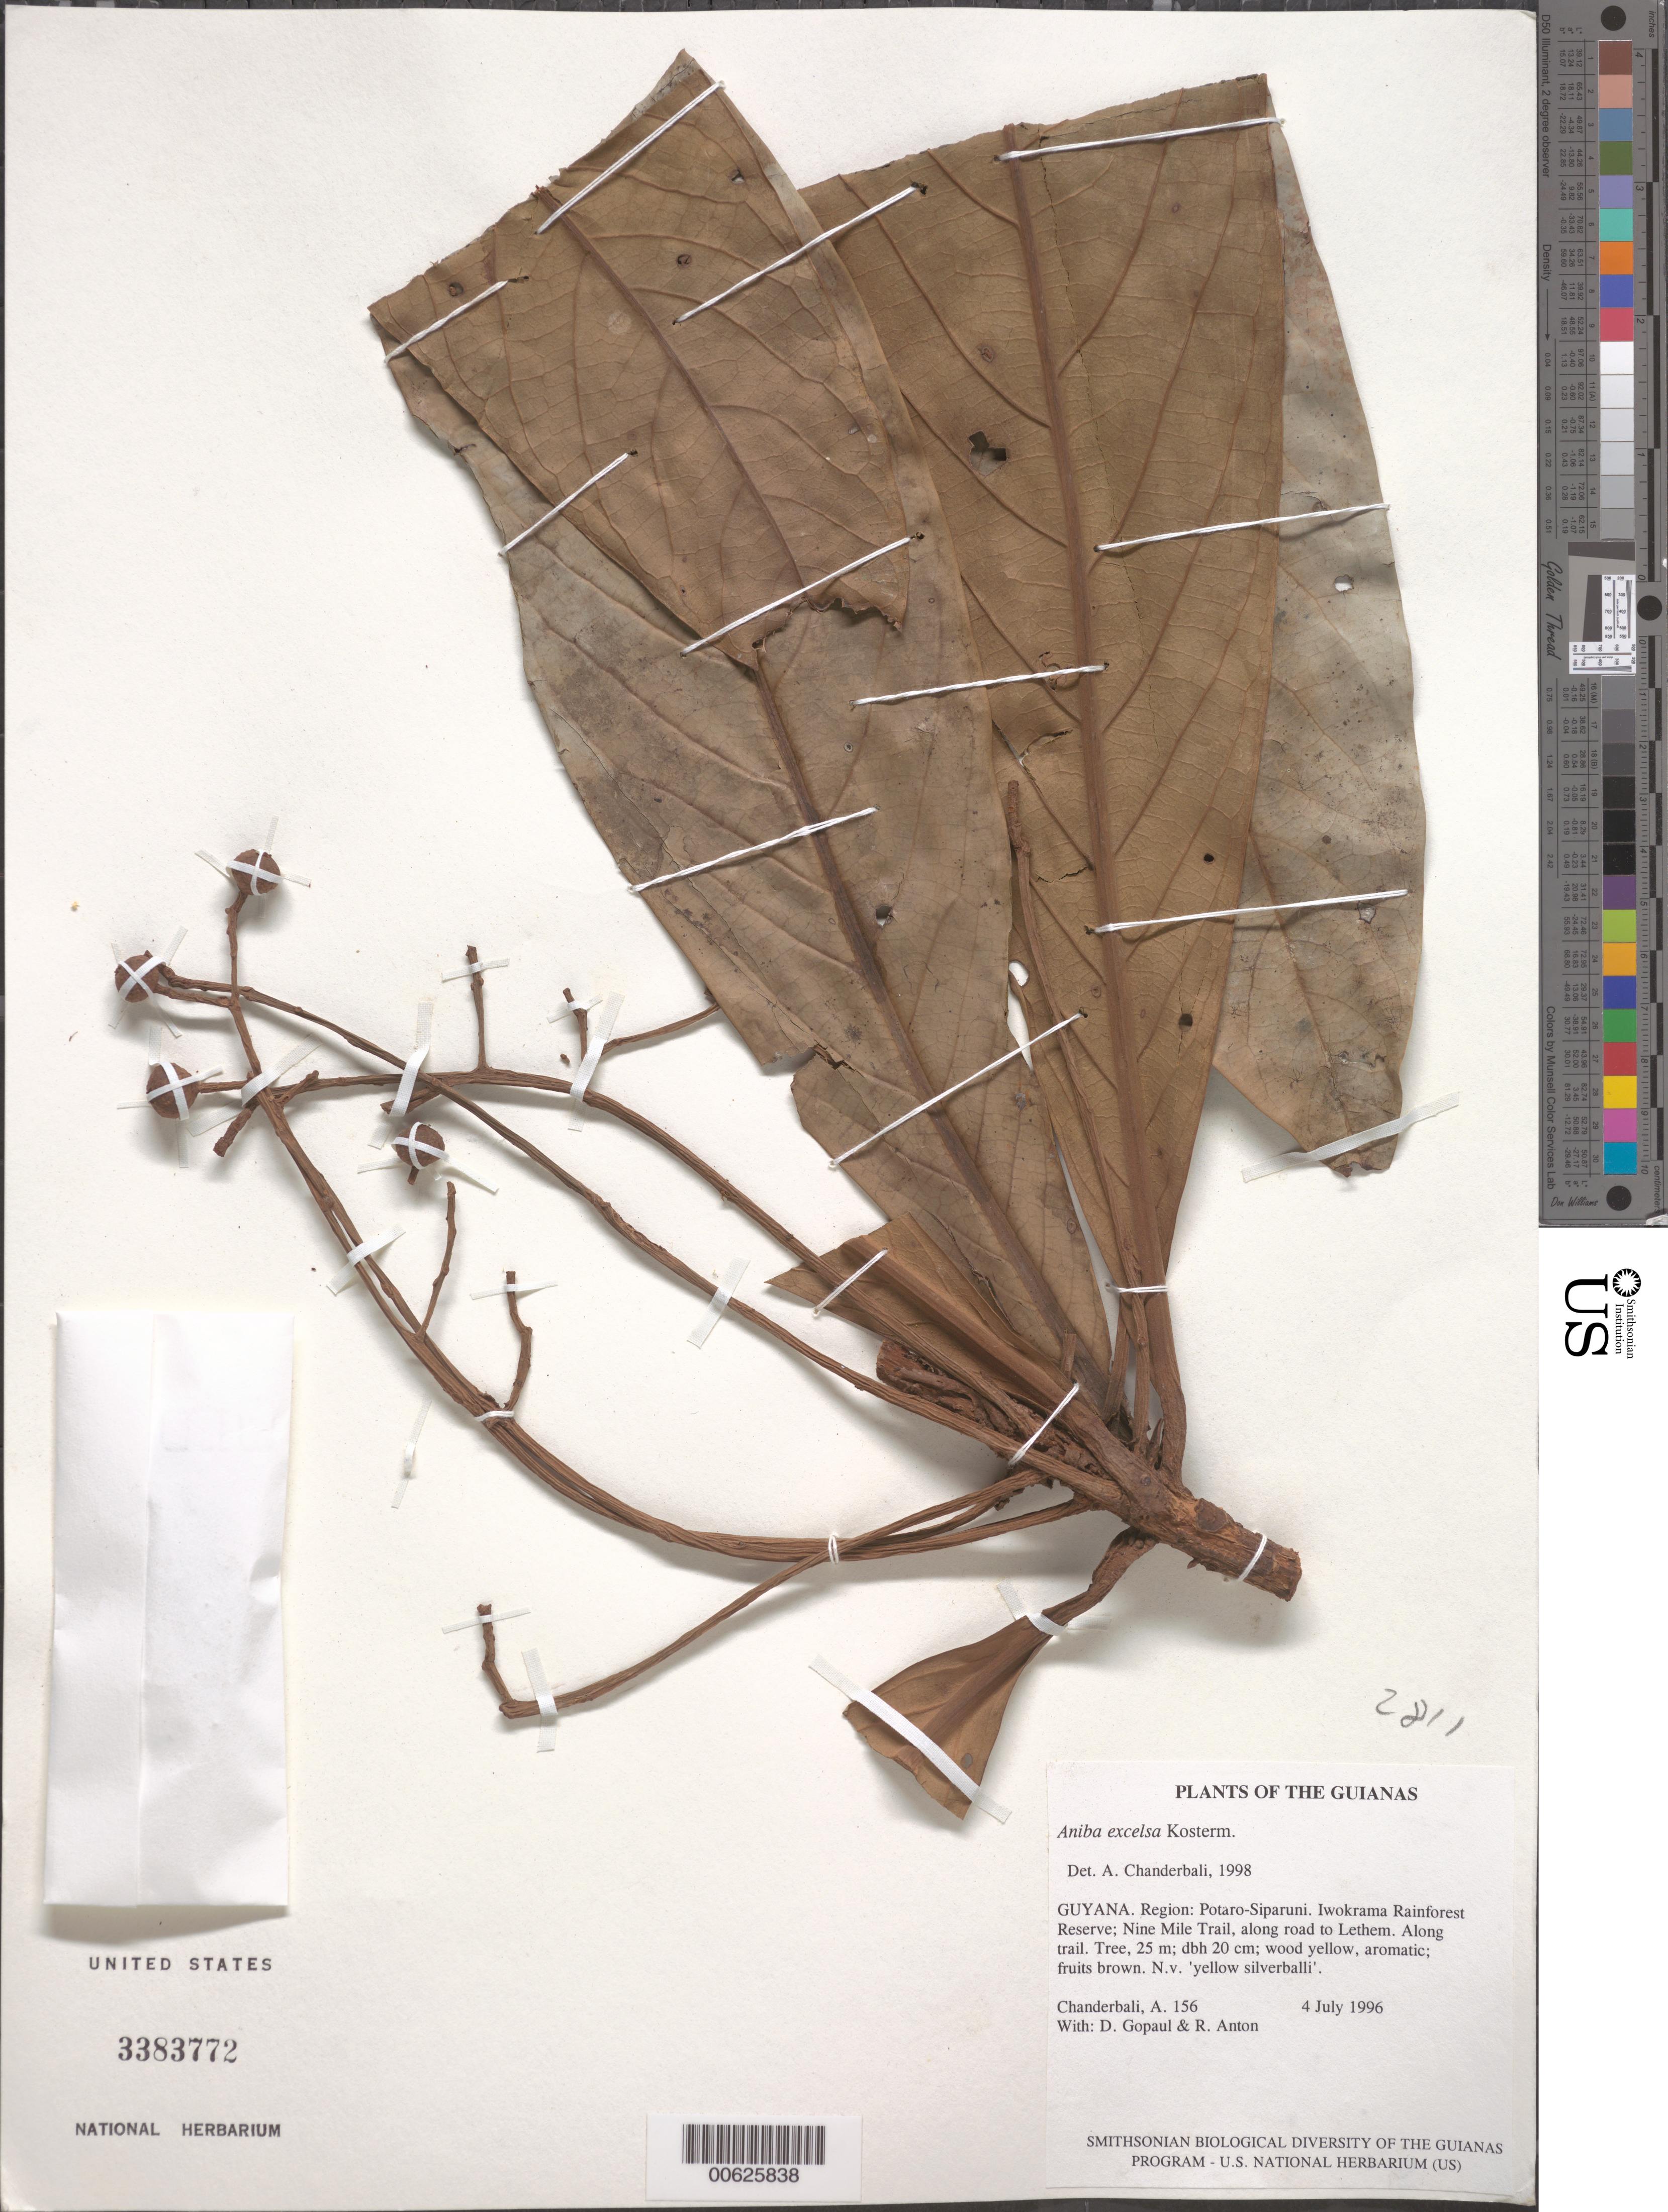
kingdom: Plantae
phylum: Tracheophyta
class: Magnoliopsida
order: Laurales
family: Lauraceae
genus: Aniba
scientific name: Aniba excelsa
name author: Kosterm.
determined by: Chanderbali, Andre Shashi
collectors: A. S. Chanderbali, D. Gopaul & R. Anton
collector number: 156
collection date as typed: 4 July 1996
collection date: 1996-07-04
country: Guyana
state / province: Potaro-Siparuni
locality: Iwokrama Rainforest Reserve; Nine Mile Trail, along road to Lethem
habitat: Along trail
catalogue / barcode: US 3383772